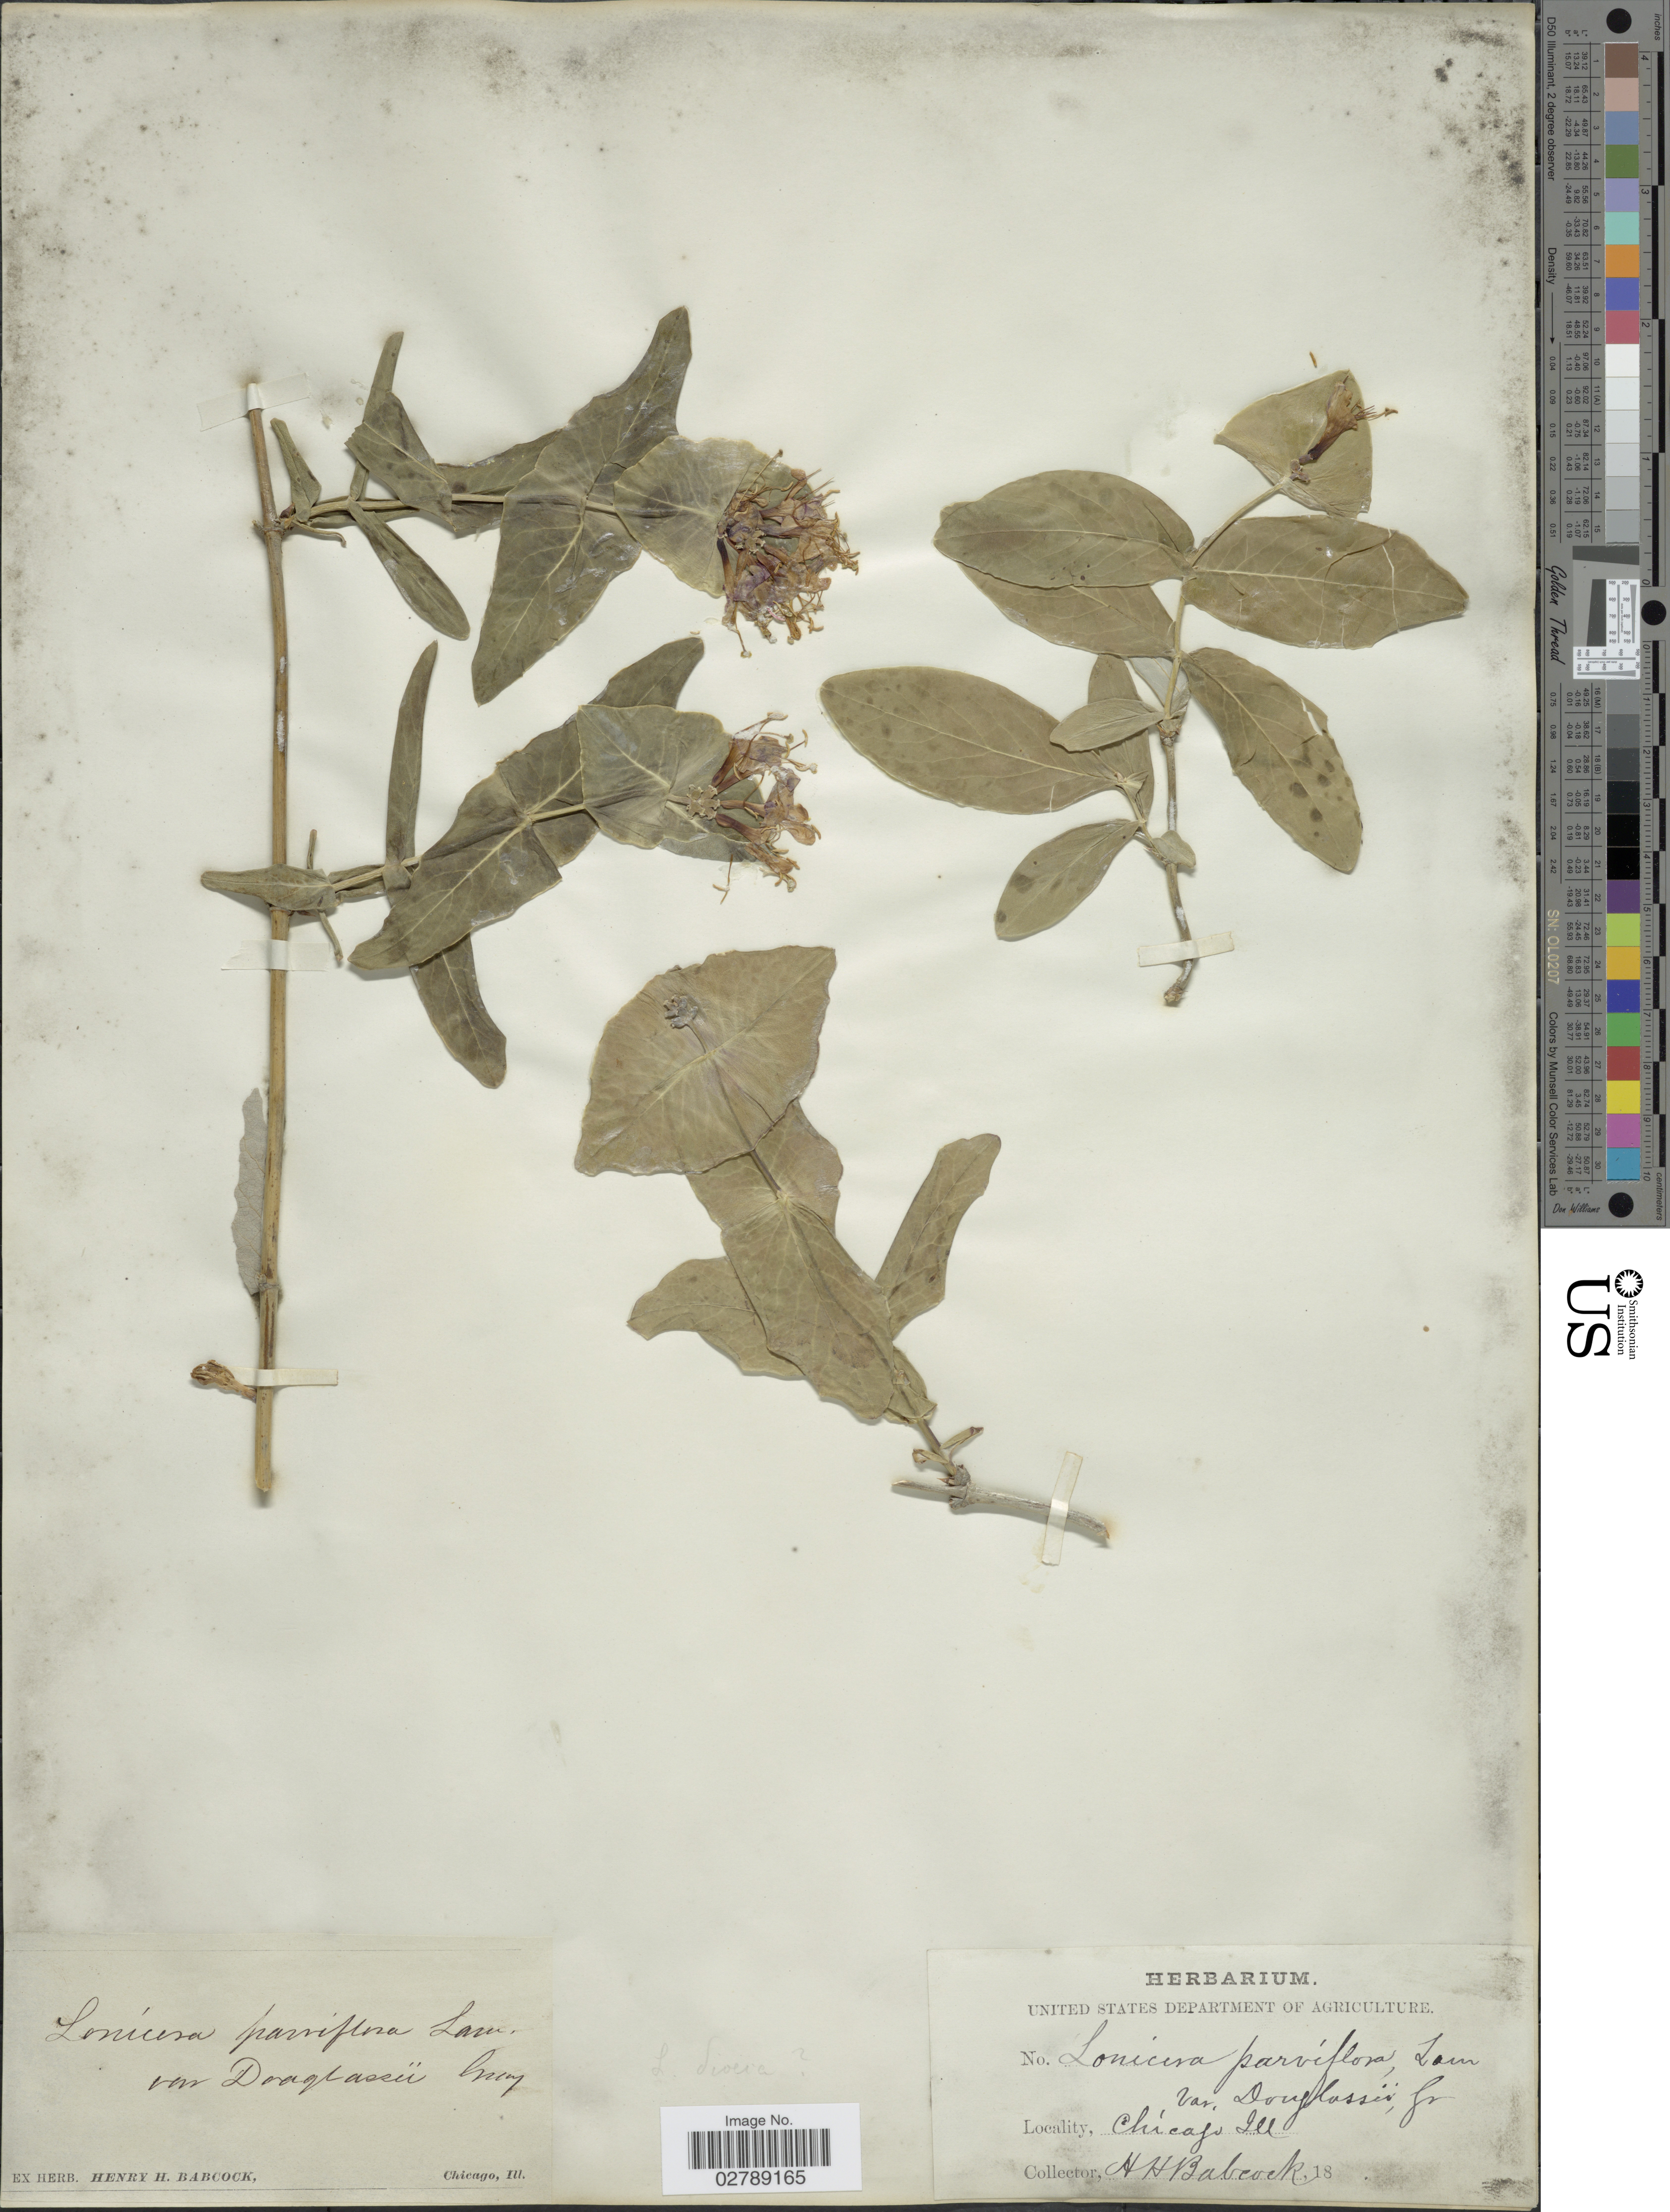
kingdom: Plantae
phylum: Tracheophyta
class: Magnoliopsida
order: Dipsacales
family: Caprifoliaceae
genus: Lonicera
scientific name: Lonicera dioica var. glaucescens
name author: (Rydb.) Butters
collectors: H. Babcock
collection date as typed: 18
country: United States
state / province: Illinois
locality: Chicago